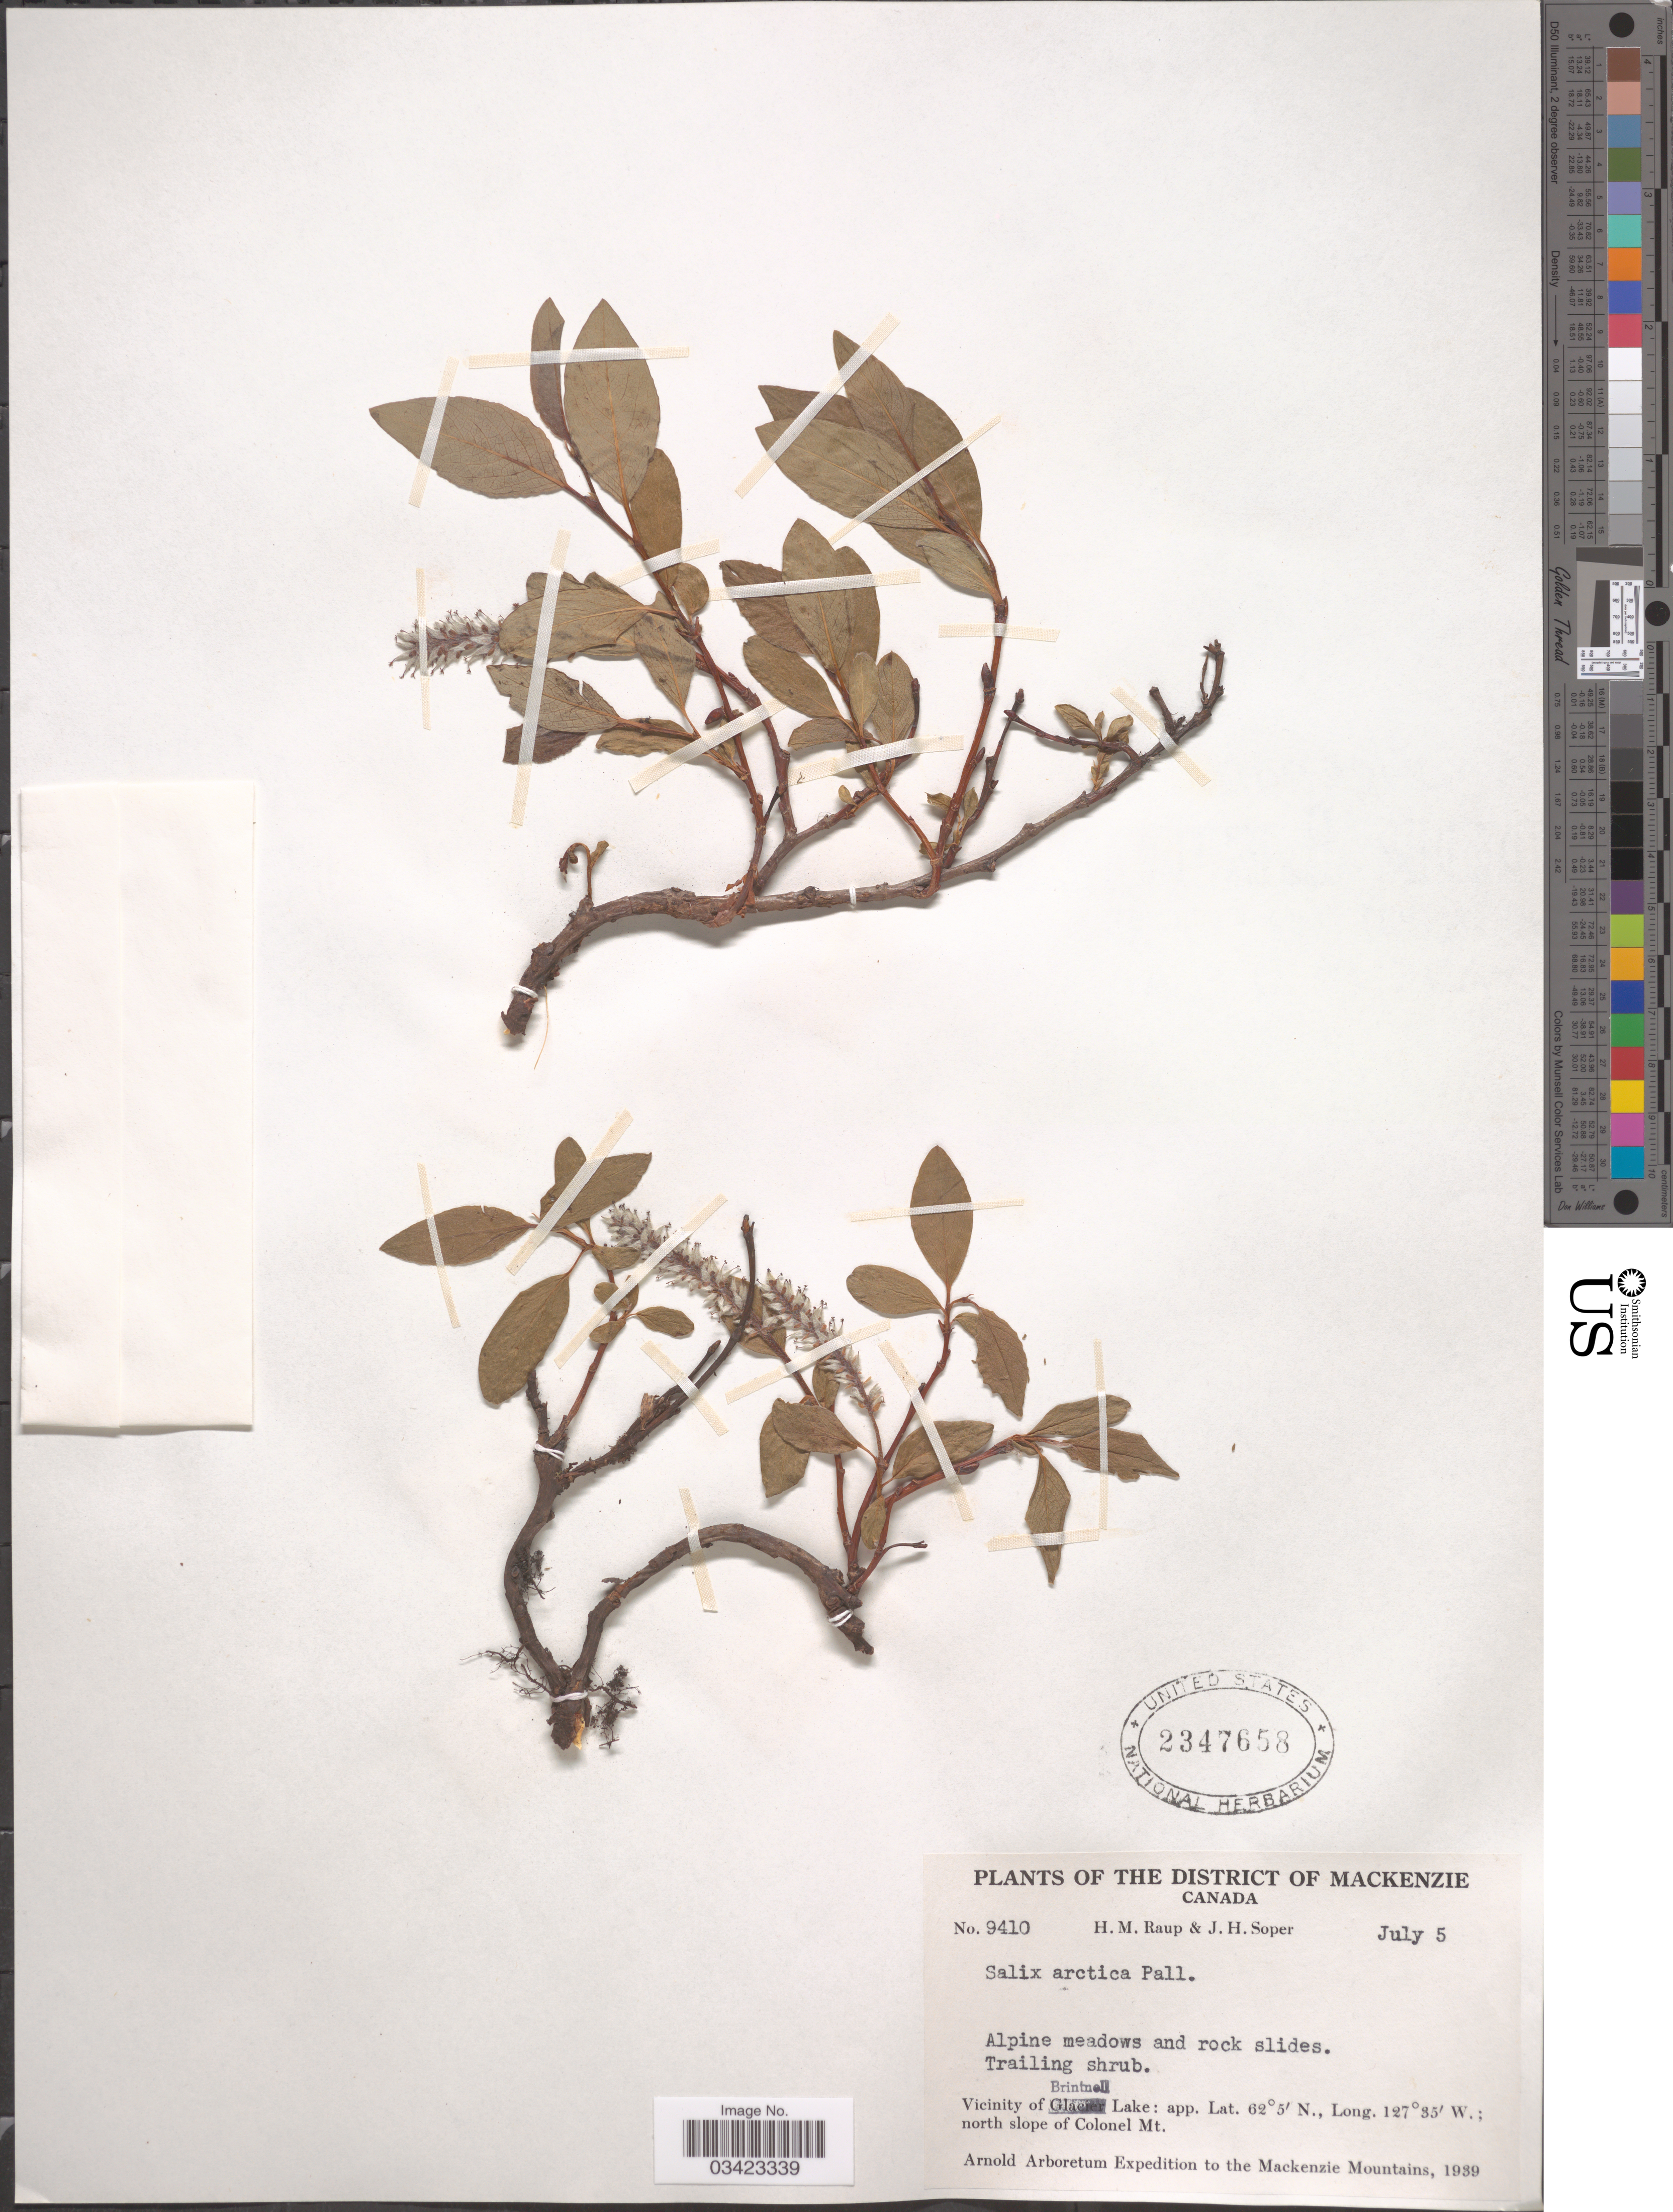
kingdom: Plantae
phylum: Tracheophyta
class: Magnoliopsida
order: Malpighiales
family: Salicaceae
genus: Salix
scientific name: Salix arctica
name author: Pall.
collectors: H. Raup & J. H. Soper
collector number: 9410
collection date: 1939-07-05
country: Canada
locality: The District of Mackenzie. Vicinity of Brintnell Lake; north slope of Colonel Mt. The Mackenzie Mountains.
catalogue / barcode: US 2347658